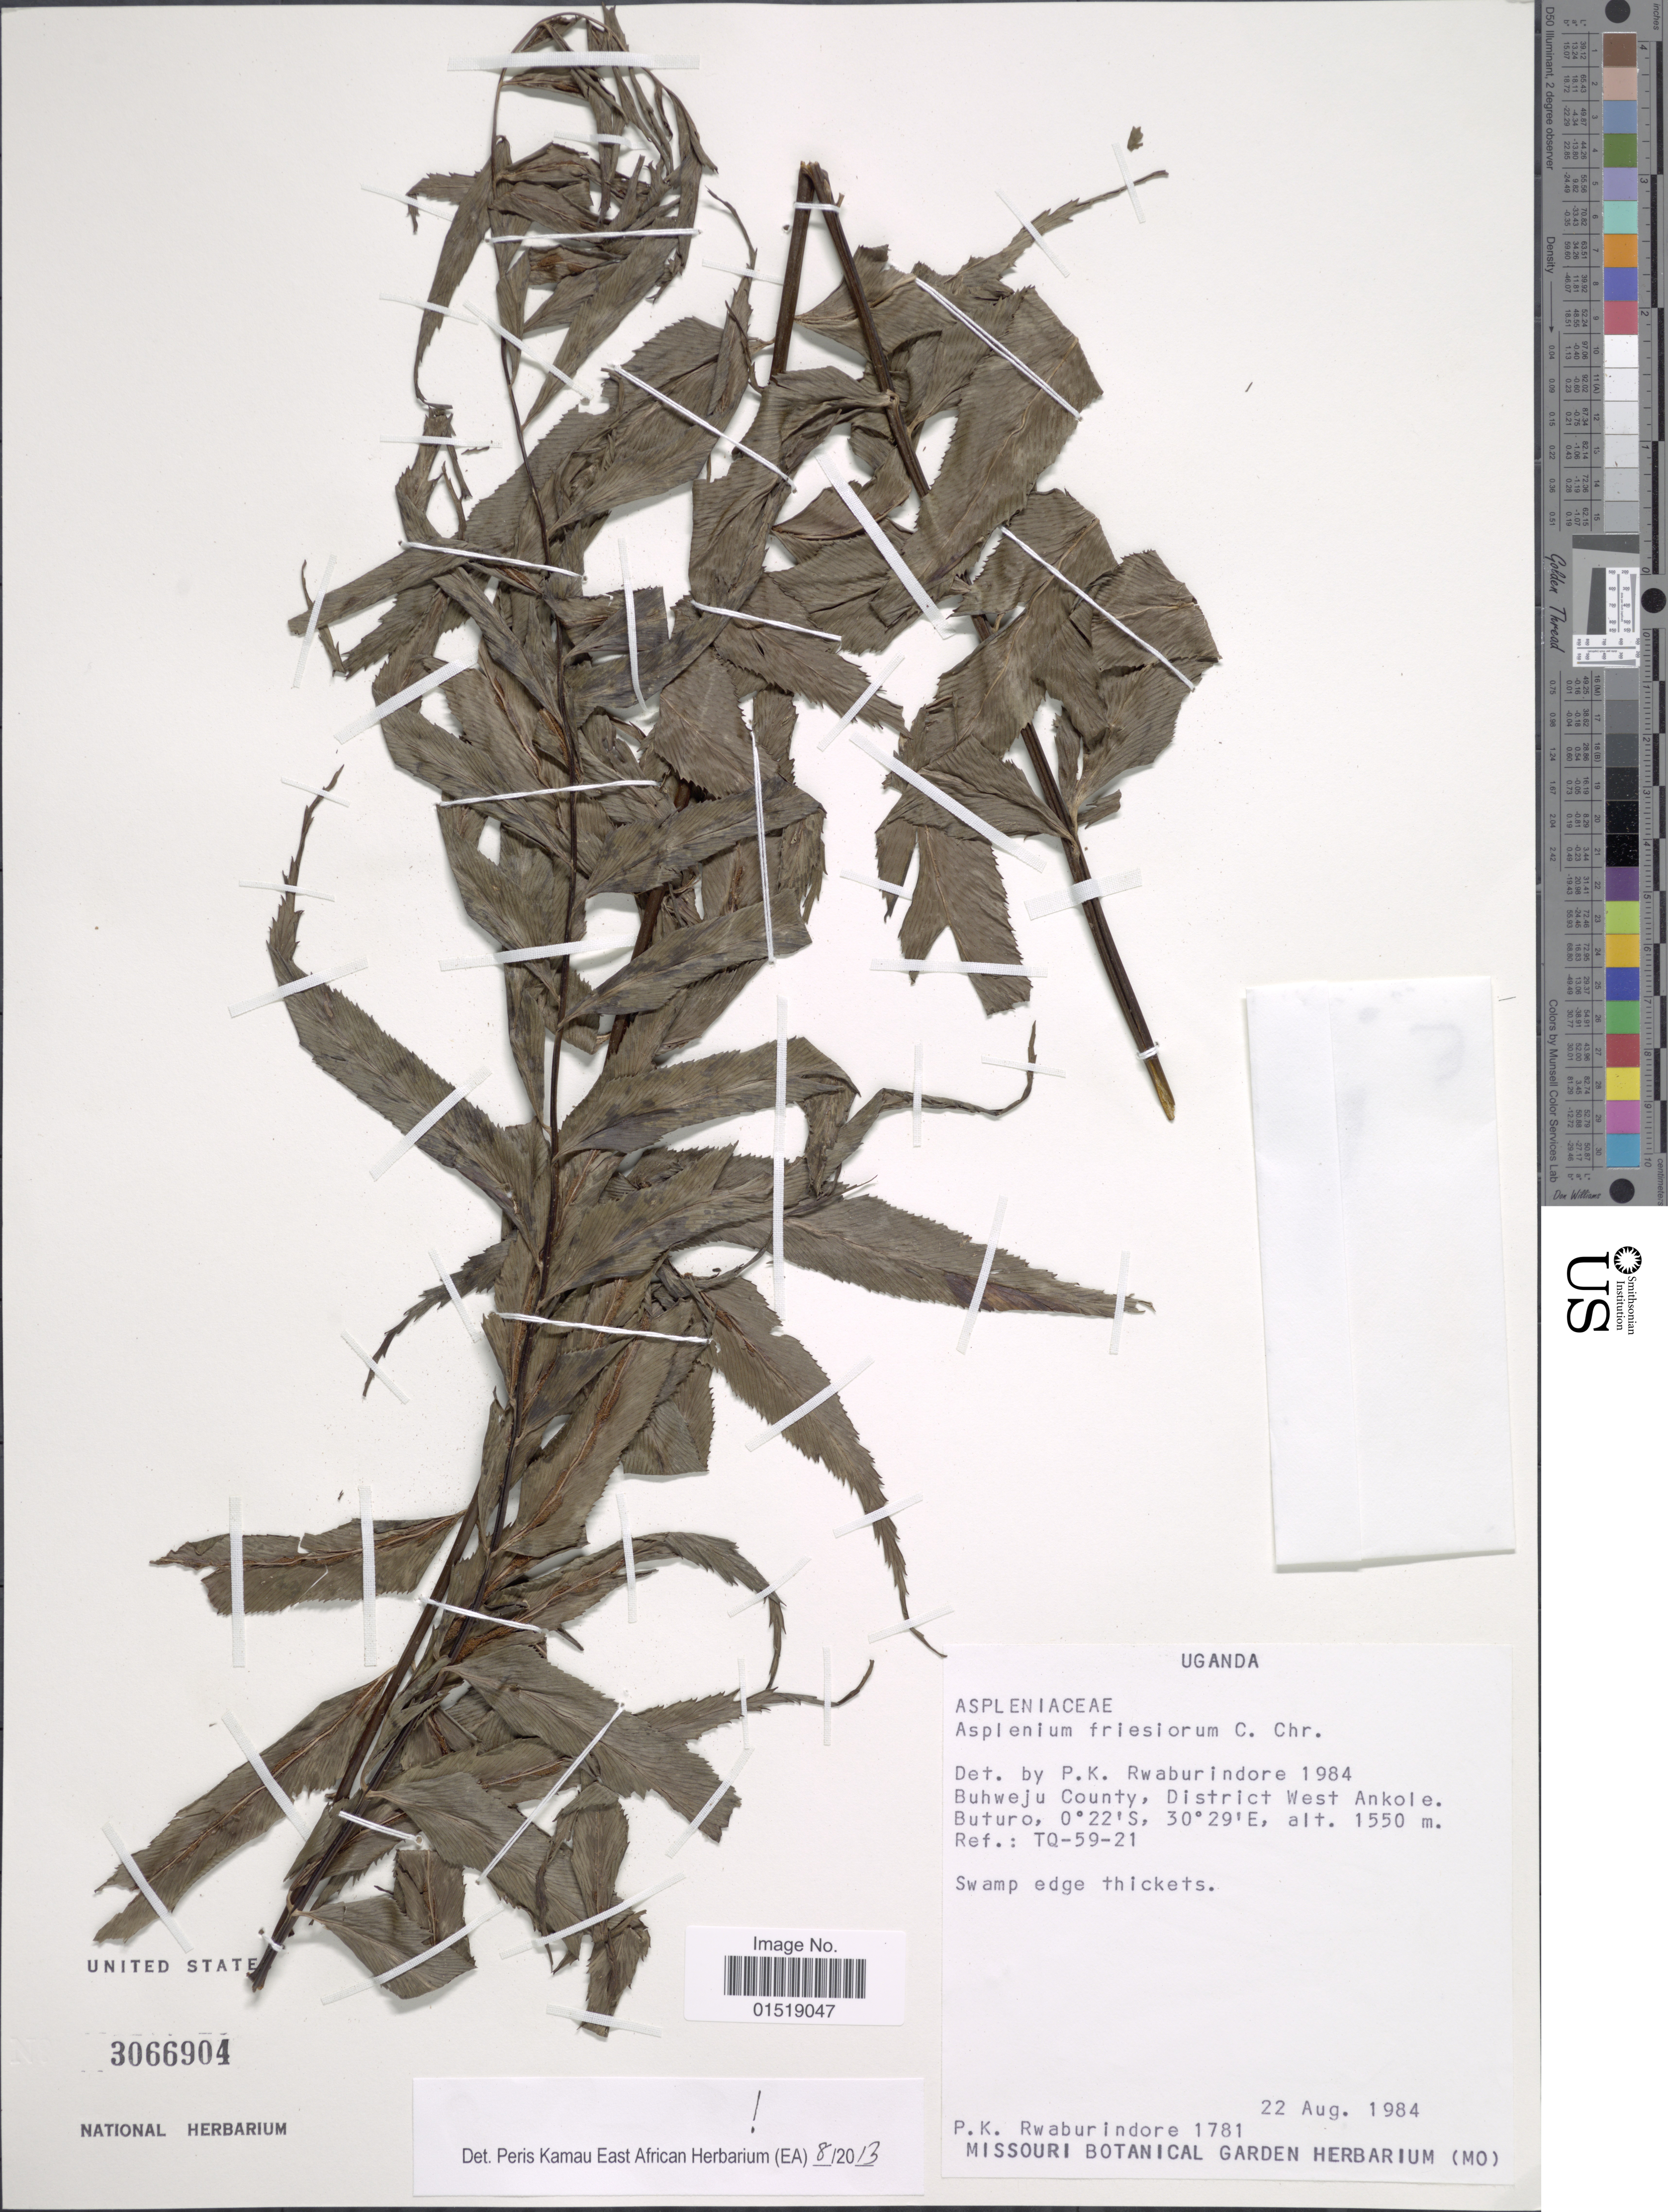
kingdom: Plantae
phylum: Tracheophyta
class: Polypodiopsida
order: Polypodiales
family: Aspleniaceae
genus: Asplenium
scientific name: Asplenium friesiorum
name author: C. Chr.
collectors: P. Rwaburindore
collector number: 1781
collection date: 1984-08-22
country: Uganda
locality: Buhweju County, District West Ankole. Buturo. Ref.: TQ-59-21.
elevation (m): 1550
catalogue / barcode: US 3066904